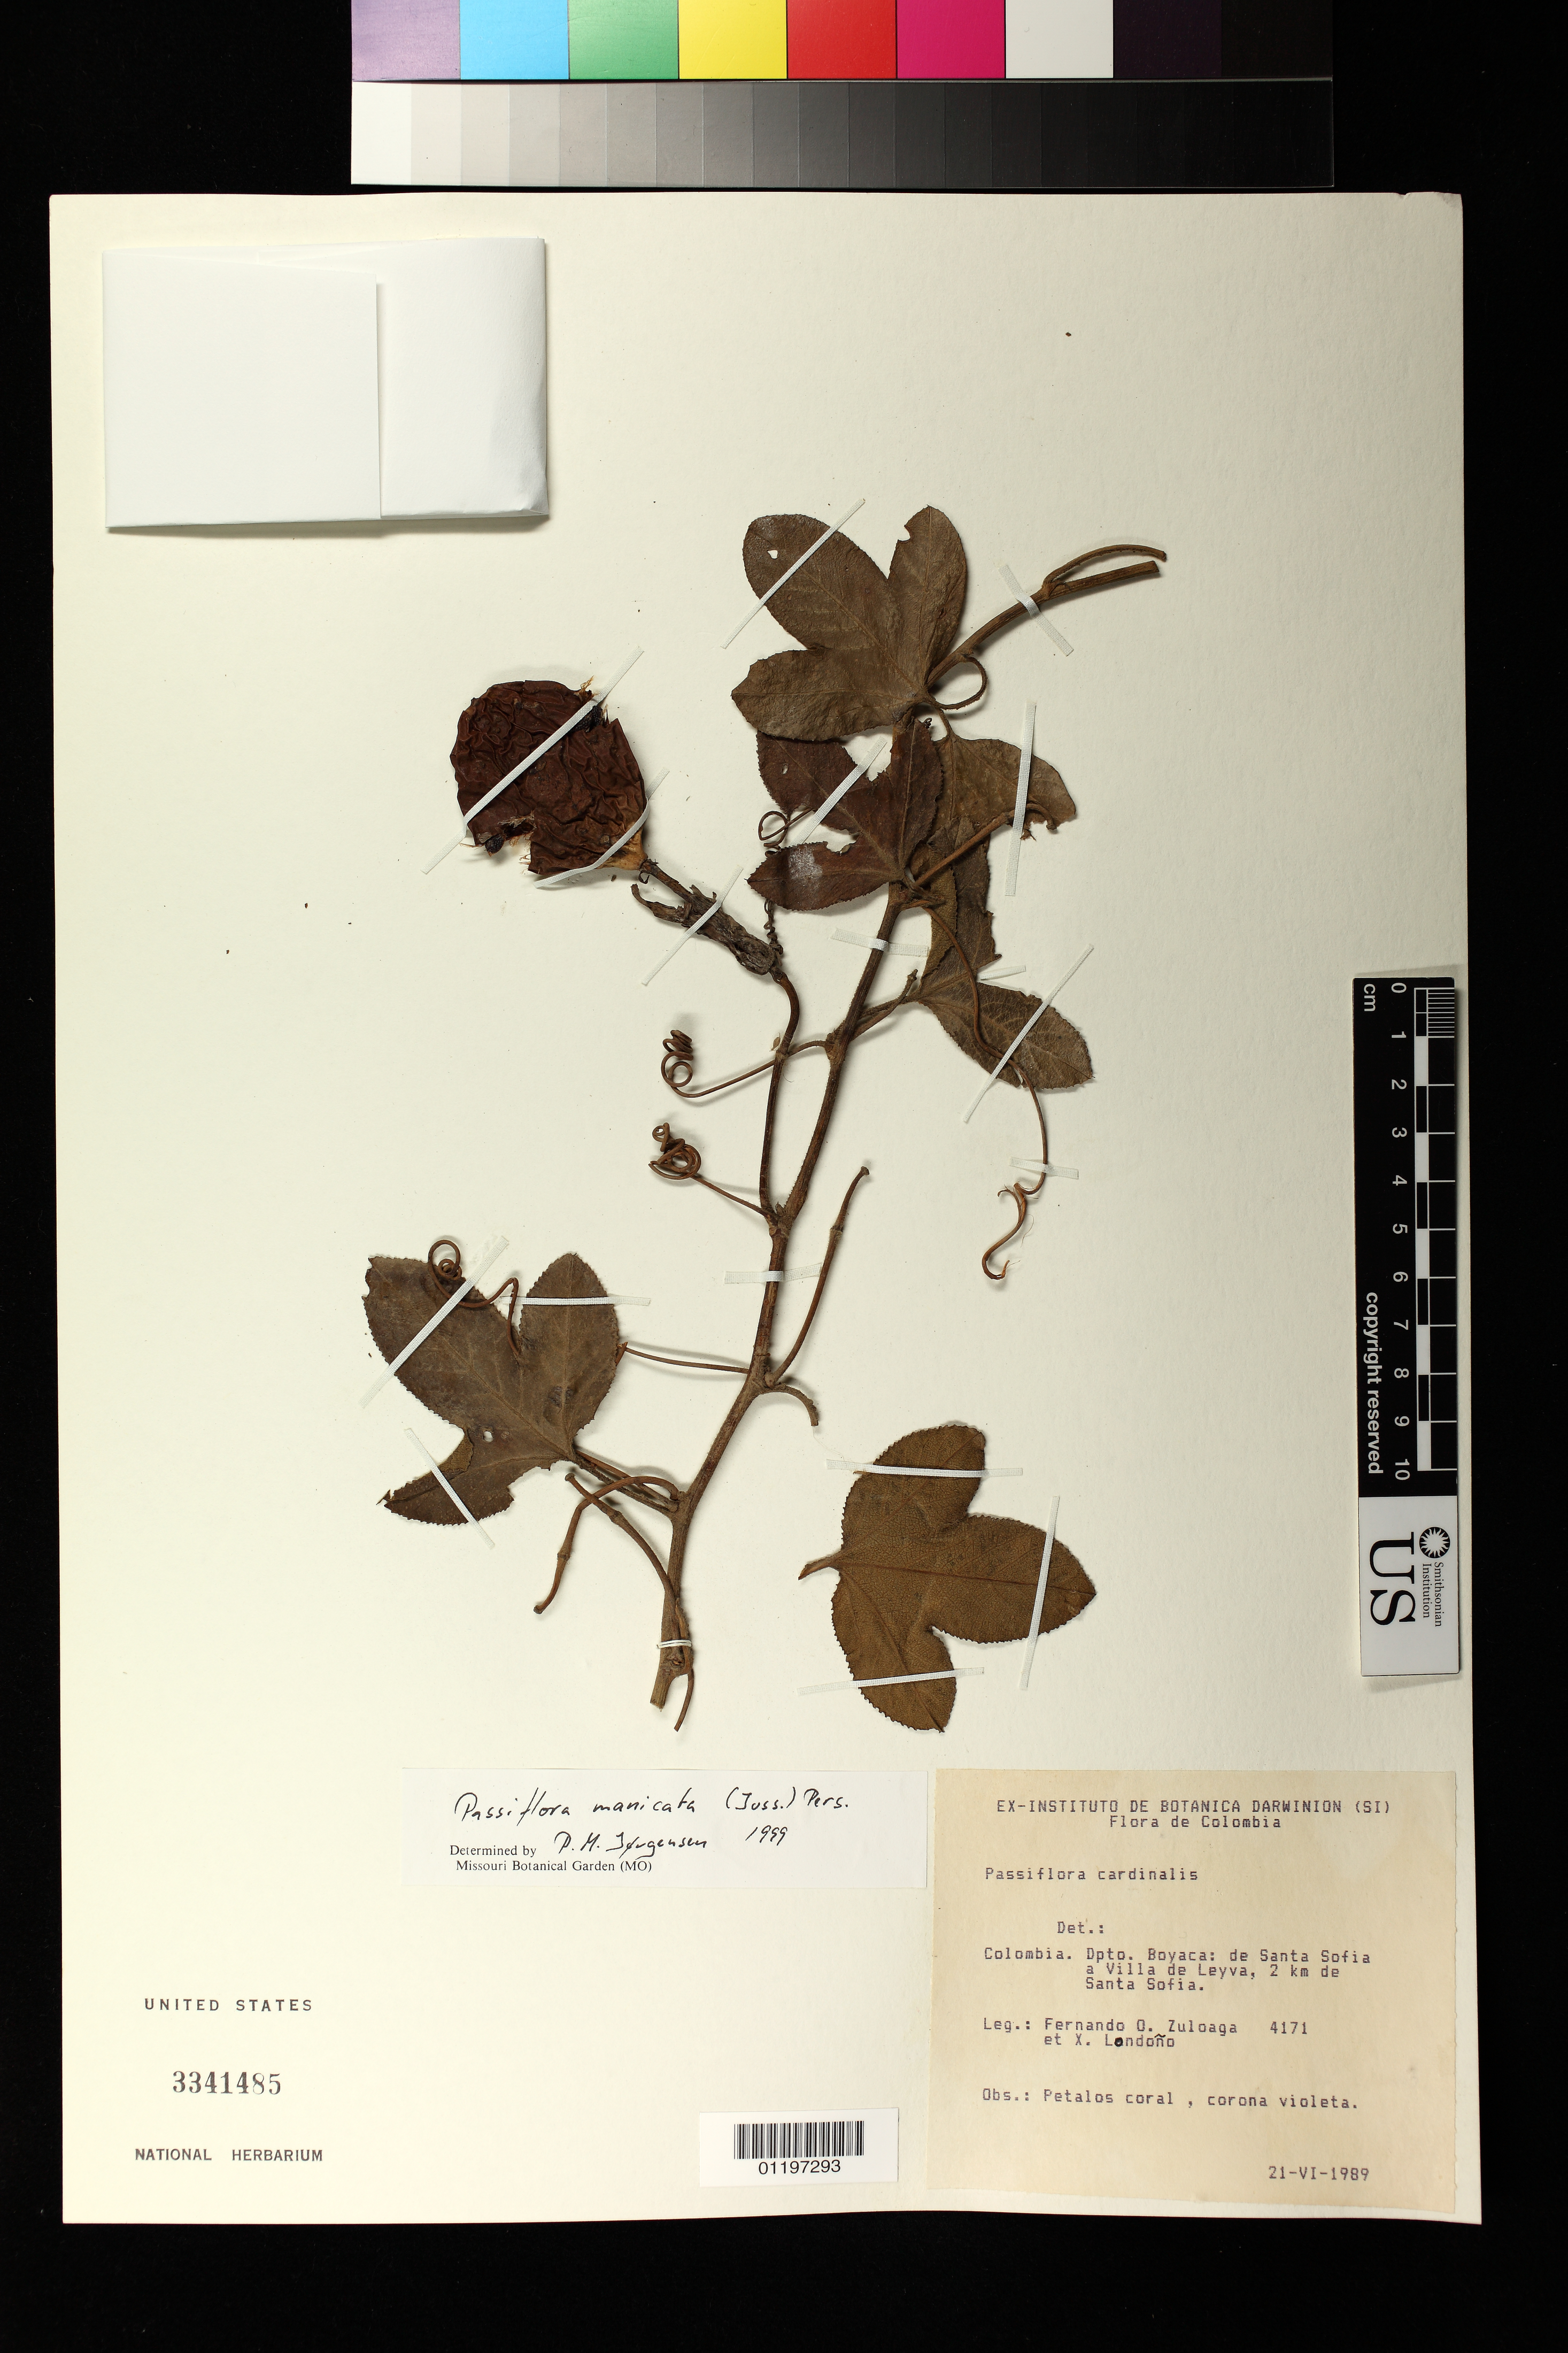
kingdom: Plantae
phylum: Tracheophyta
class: Magnoliopsida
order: Malpighiales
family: Passifloraceae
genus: Passiflora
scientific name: Passiflora manicata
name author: (Juss.) Pers.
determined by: Jørgensen, Per M., (MO), Missouri Botanical Garden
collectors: F. O. Zuloaga & X. Londoño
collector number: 4171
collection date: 1989-06-21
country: Colombia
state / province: Boyacá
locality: de Santa Sofia a Villa de Leyva, 2 km de Santa Sofia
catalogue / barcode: US 3341485